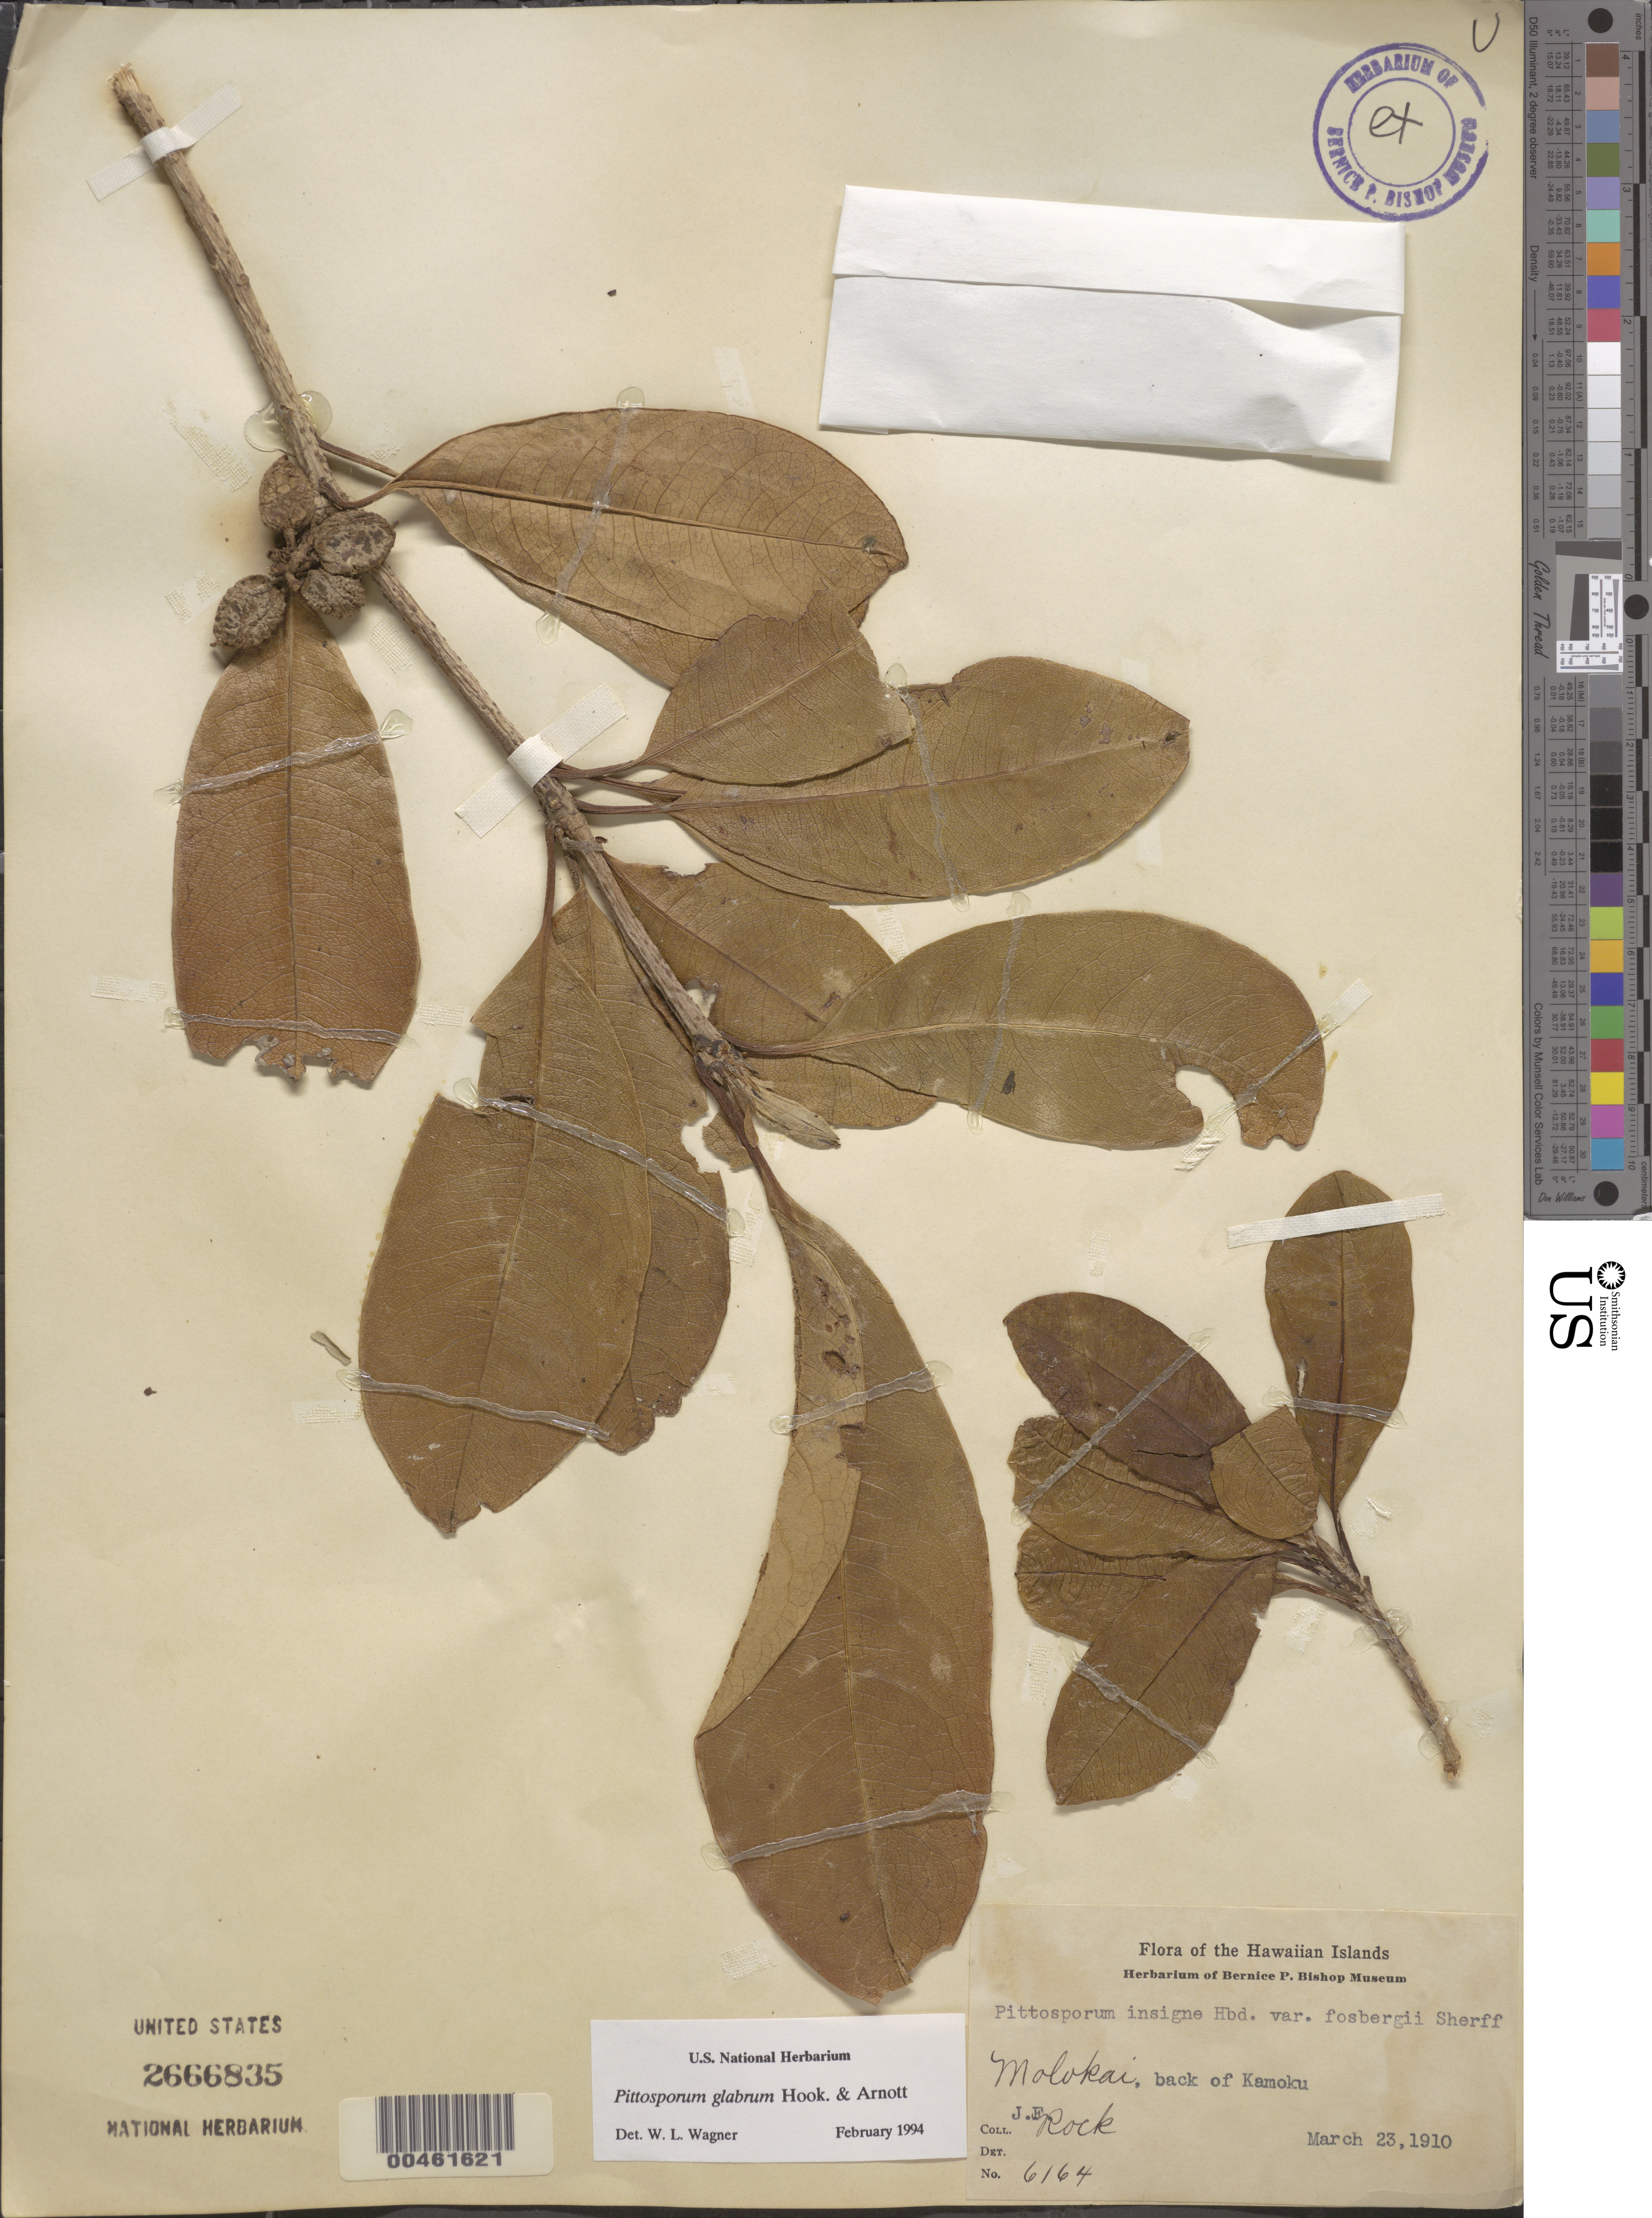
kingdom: Plantae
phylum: Tracheophyta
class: Magnoliopsida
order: Apiales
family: Pittosporaceae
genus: Pittosporum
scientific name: Pittosporum glabrum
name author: Hook. & Arn.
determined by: Wagner, W. L., (BOT), Smithsonian Institution - National Museum of Natural History (UNITED STATES)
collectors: J. F. Rock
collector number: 6164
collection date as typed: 23 Mar 1910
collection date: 1910-03-23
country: United States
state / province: Hawaii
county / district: Maui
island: Moloka'i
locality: Back of Kamoku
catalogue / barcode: US 2666835